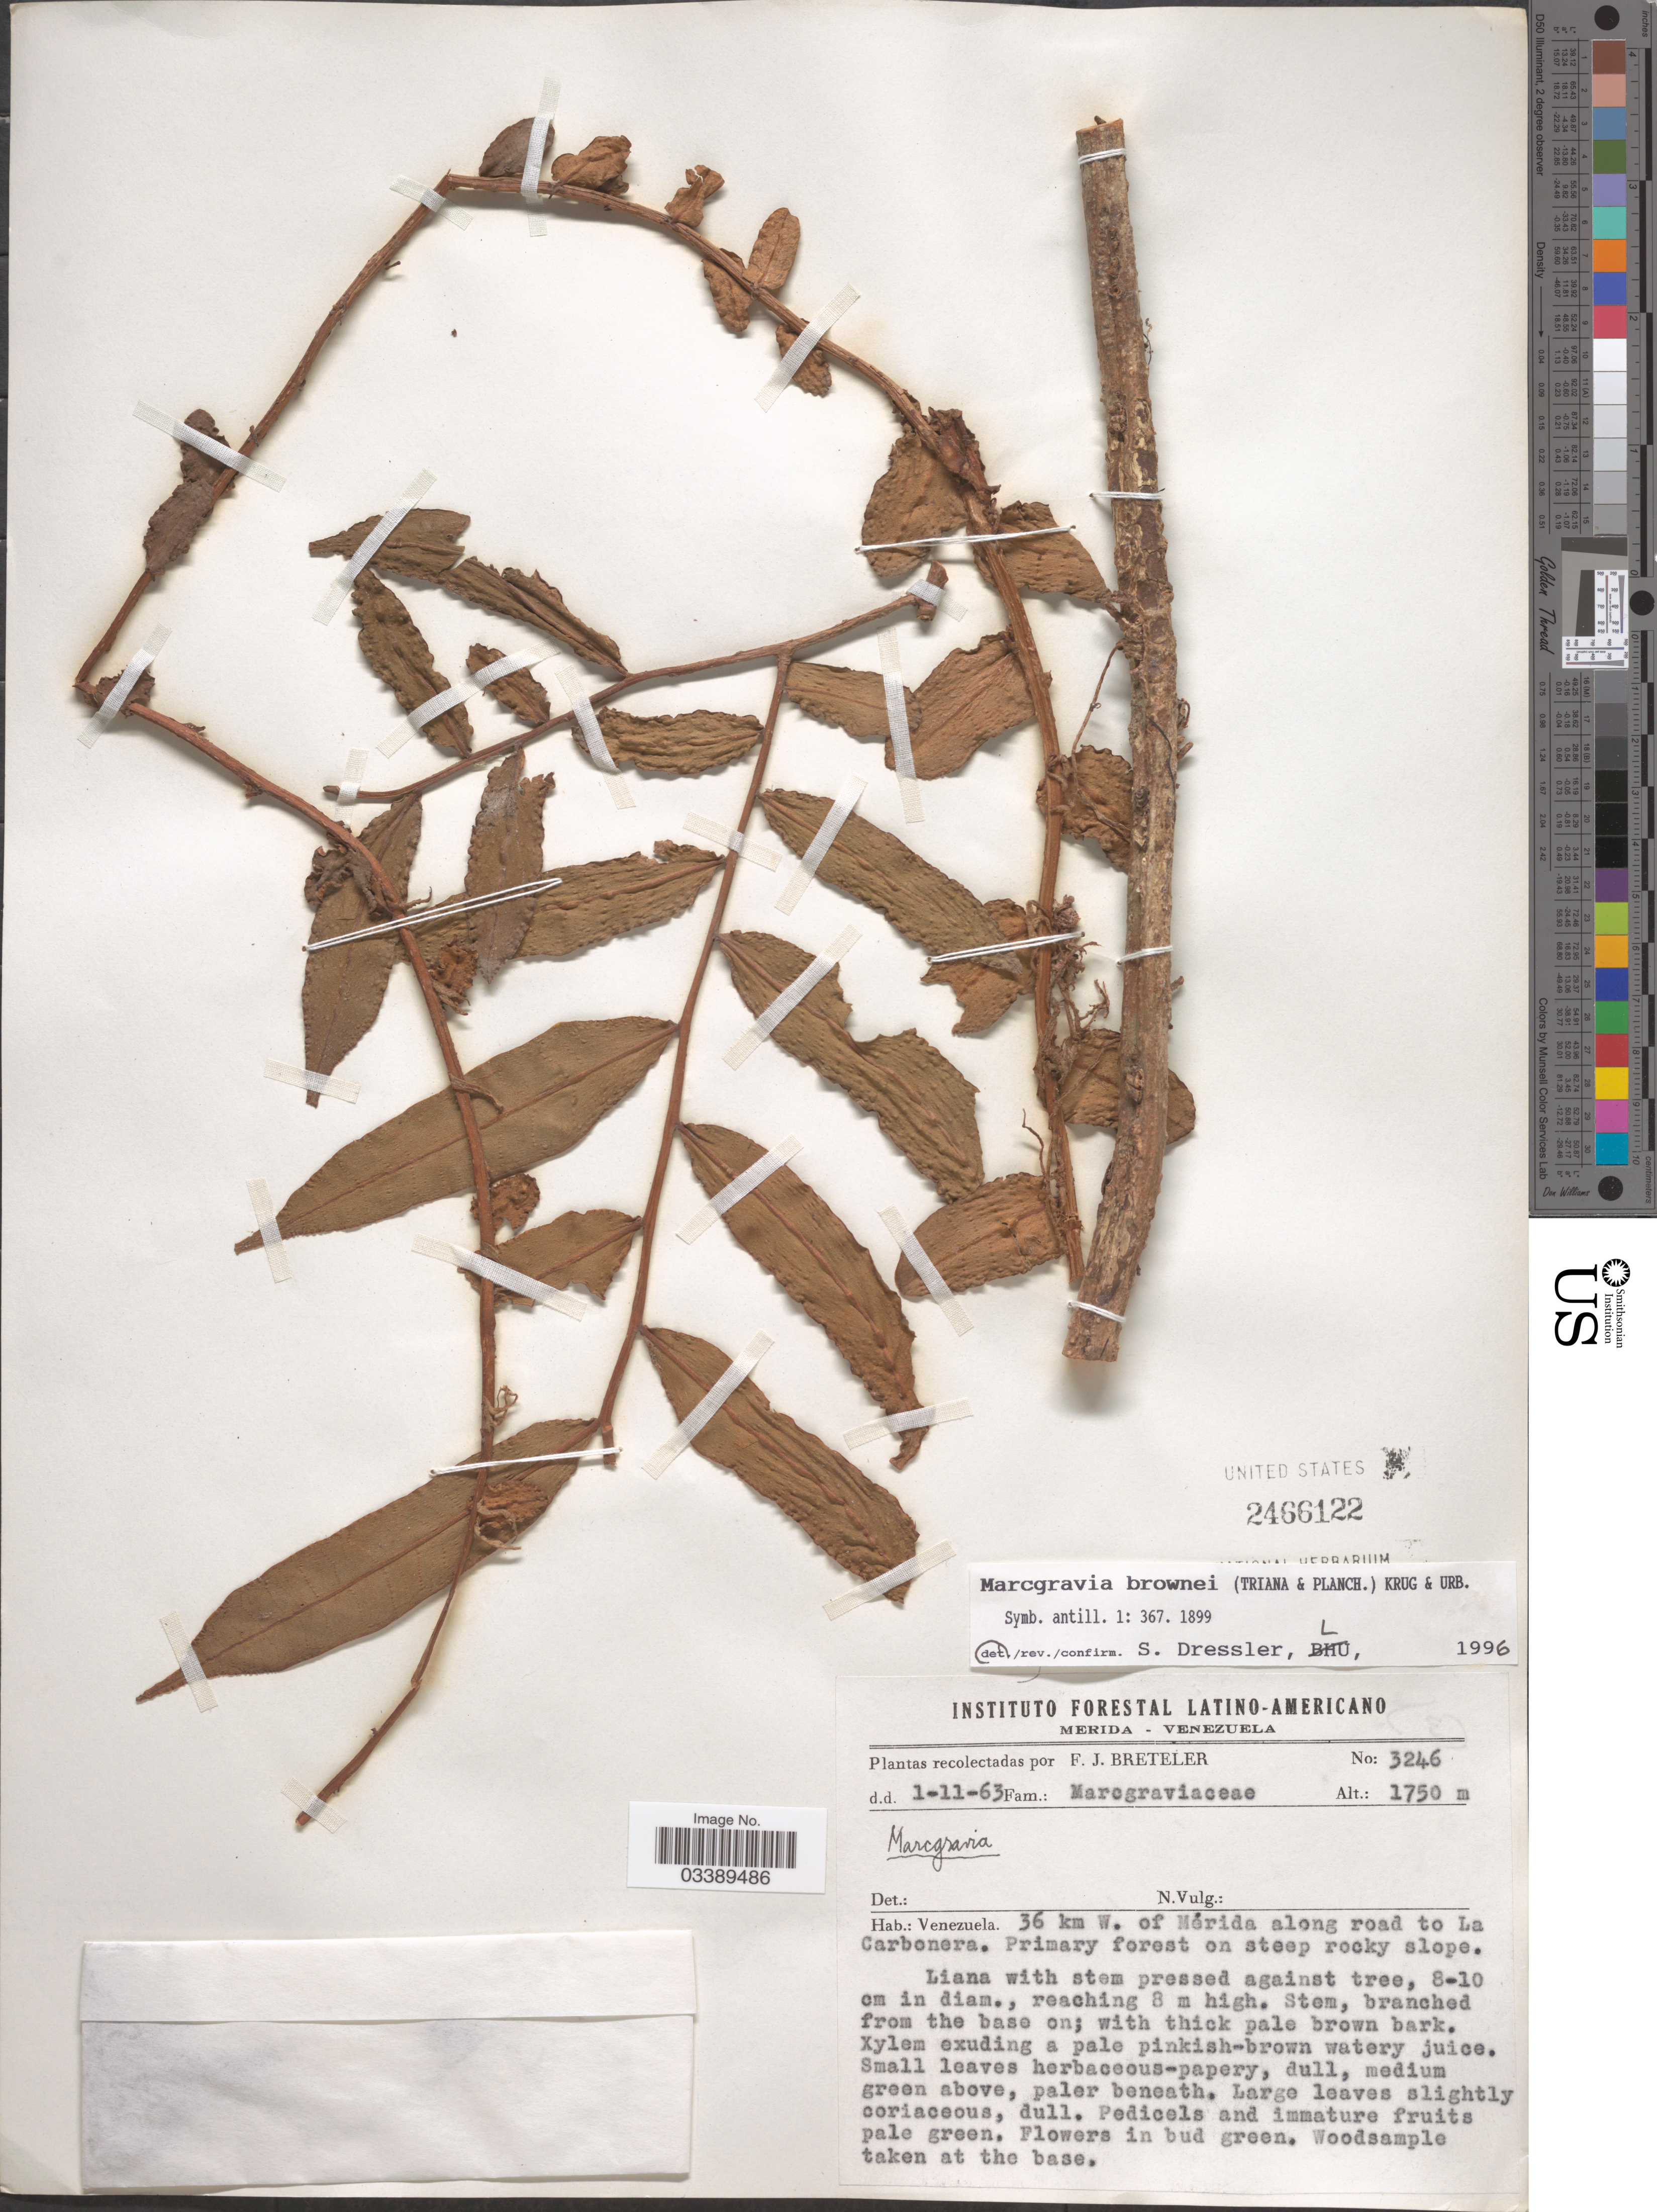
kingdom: Plantae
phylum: Tracheophyta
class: Magnoliopsida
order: Ericales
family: Marcgraviaceae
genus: Marcgravia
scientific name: Marcgravia brownei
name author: (Triana & Planch.) Krug & Urb.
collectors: F. J. Breteler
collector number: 3246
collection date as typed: Transcribed d/m/y: 1/11/63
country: Venezuela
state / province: Mérida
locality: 36 km W. of Mérida along road to La Carbonera.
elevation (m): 1750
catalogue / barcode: US 2466122